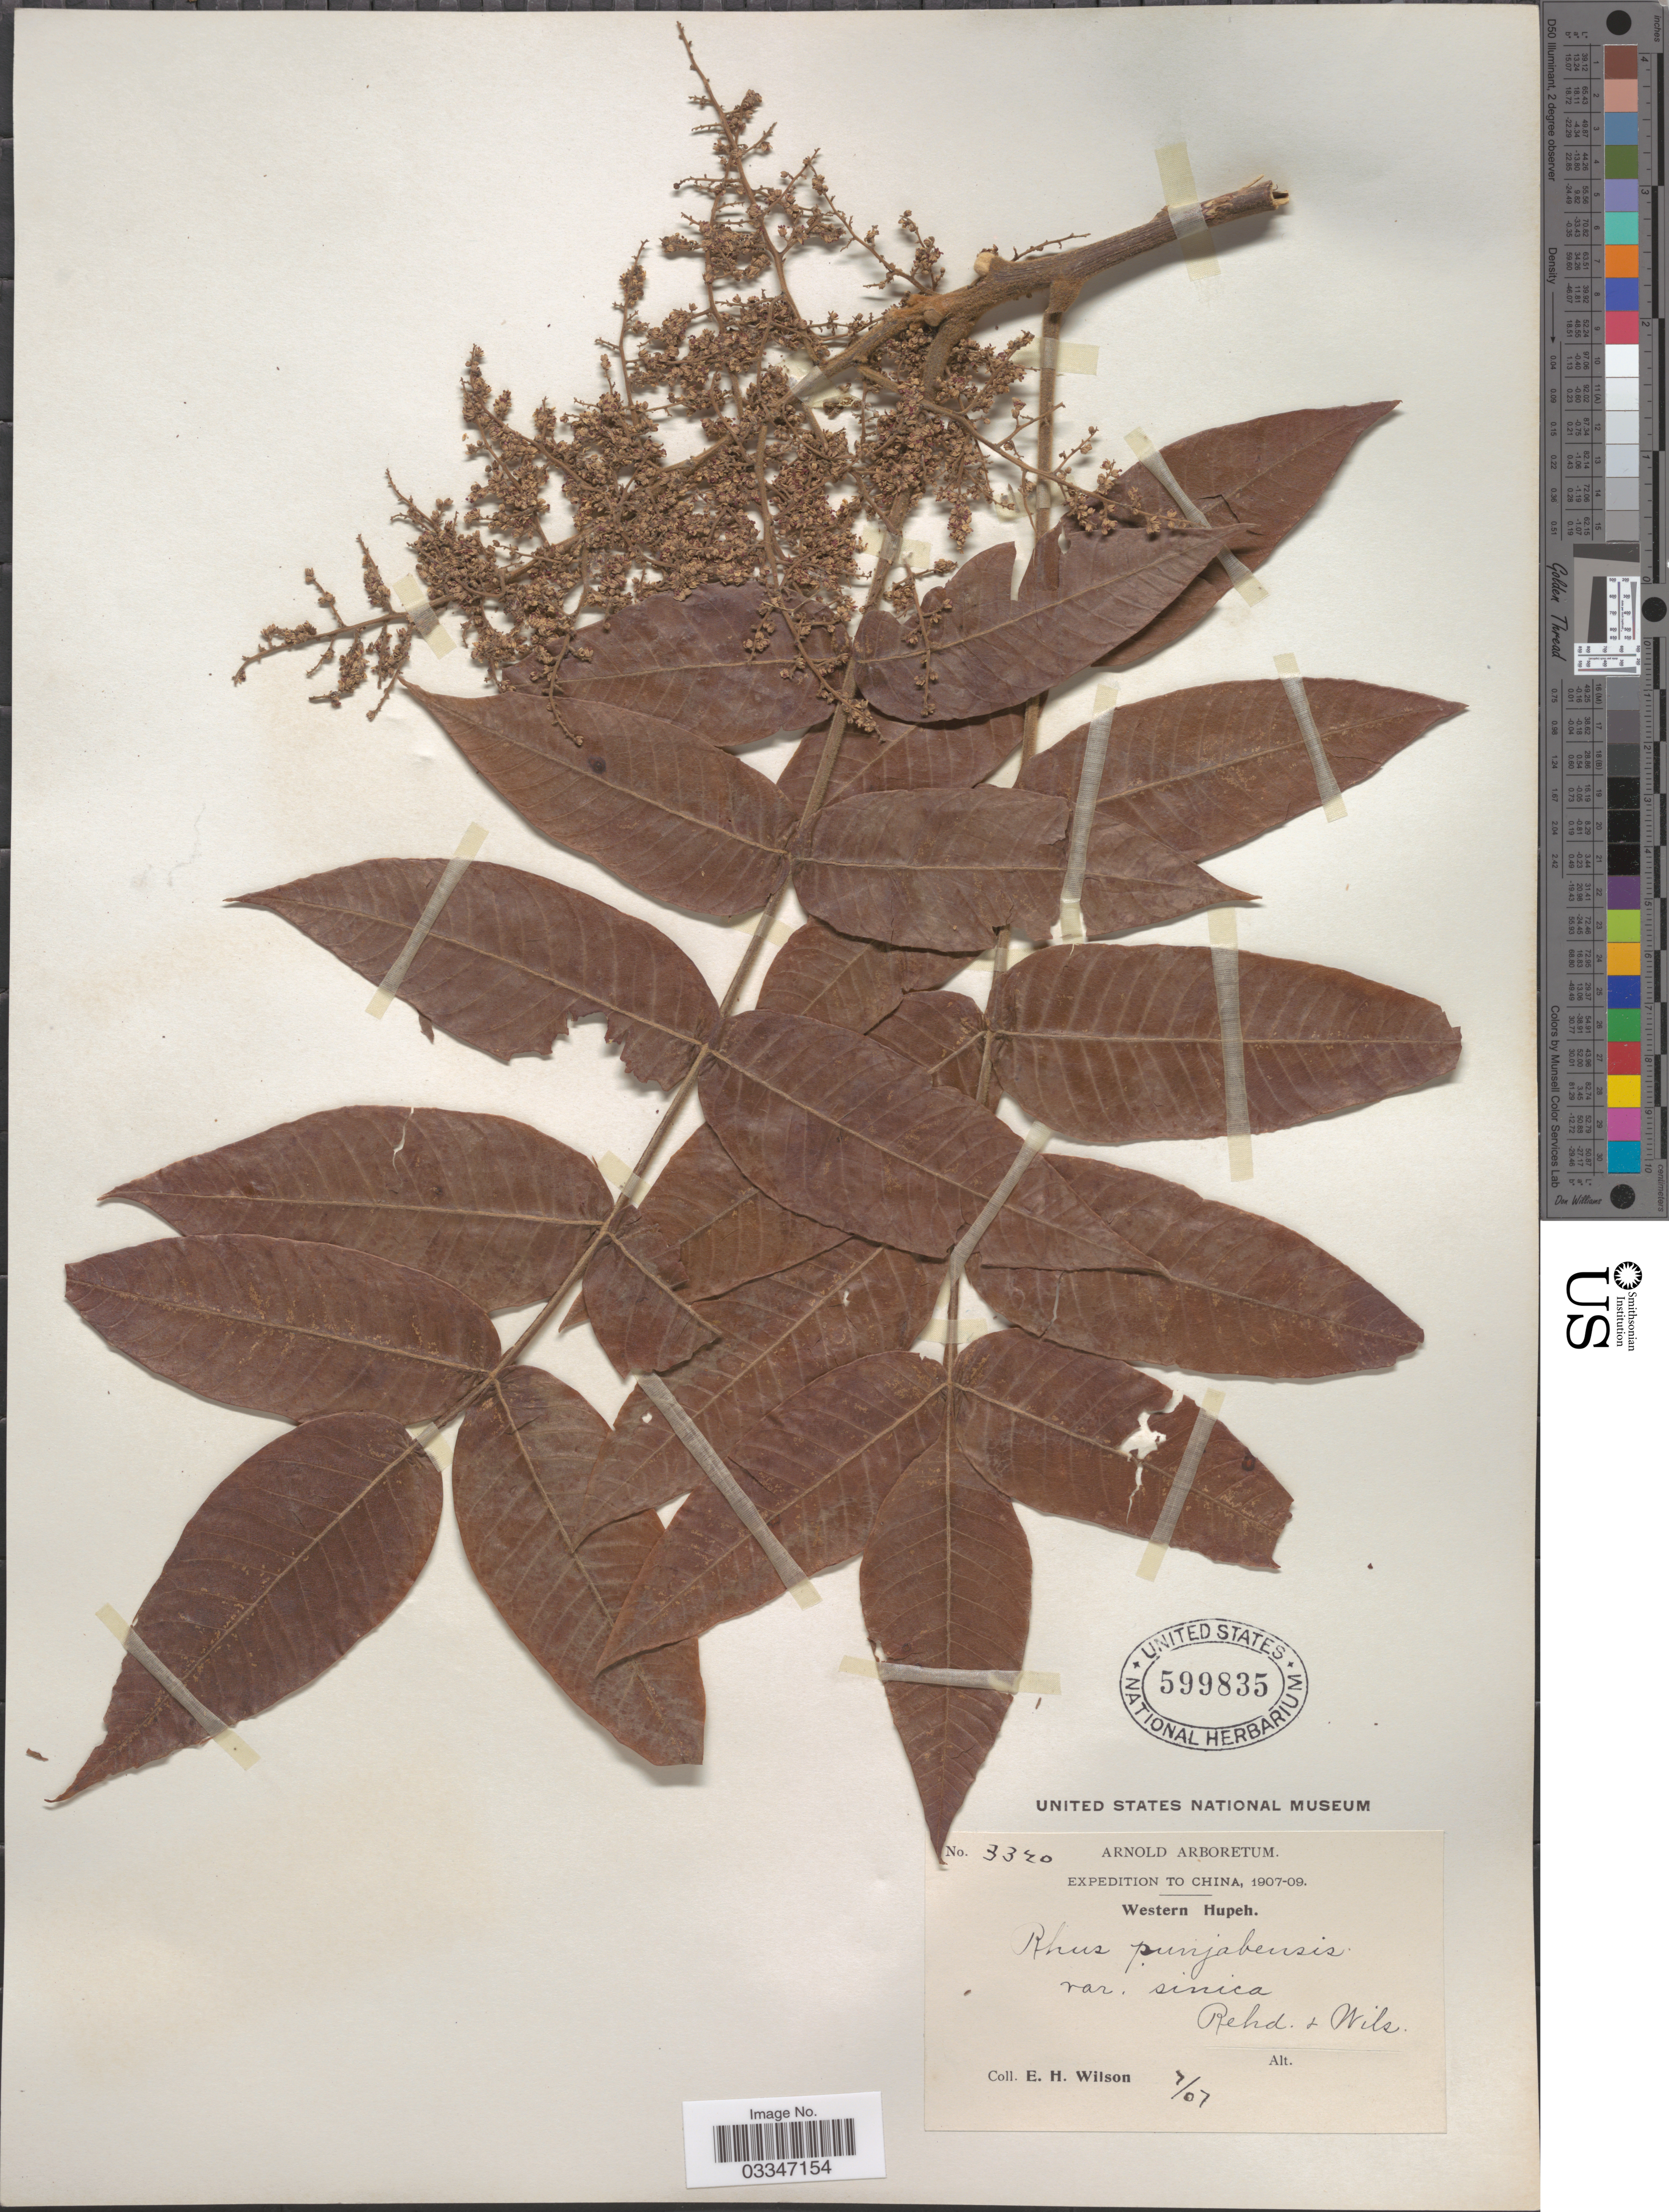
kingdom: Plantae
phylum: Tracheophyta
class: Magnoliopsida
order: Sapindales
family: Anacardiaceae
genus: Rhus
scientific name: Rhus punjabensis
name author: J. L. Stewart ex Brandis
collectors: E. Wilson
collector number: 3340*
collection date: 1907-07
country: China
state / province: Hubei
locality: Western Hupeh.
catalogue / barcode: US 599835